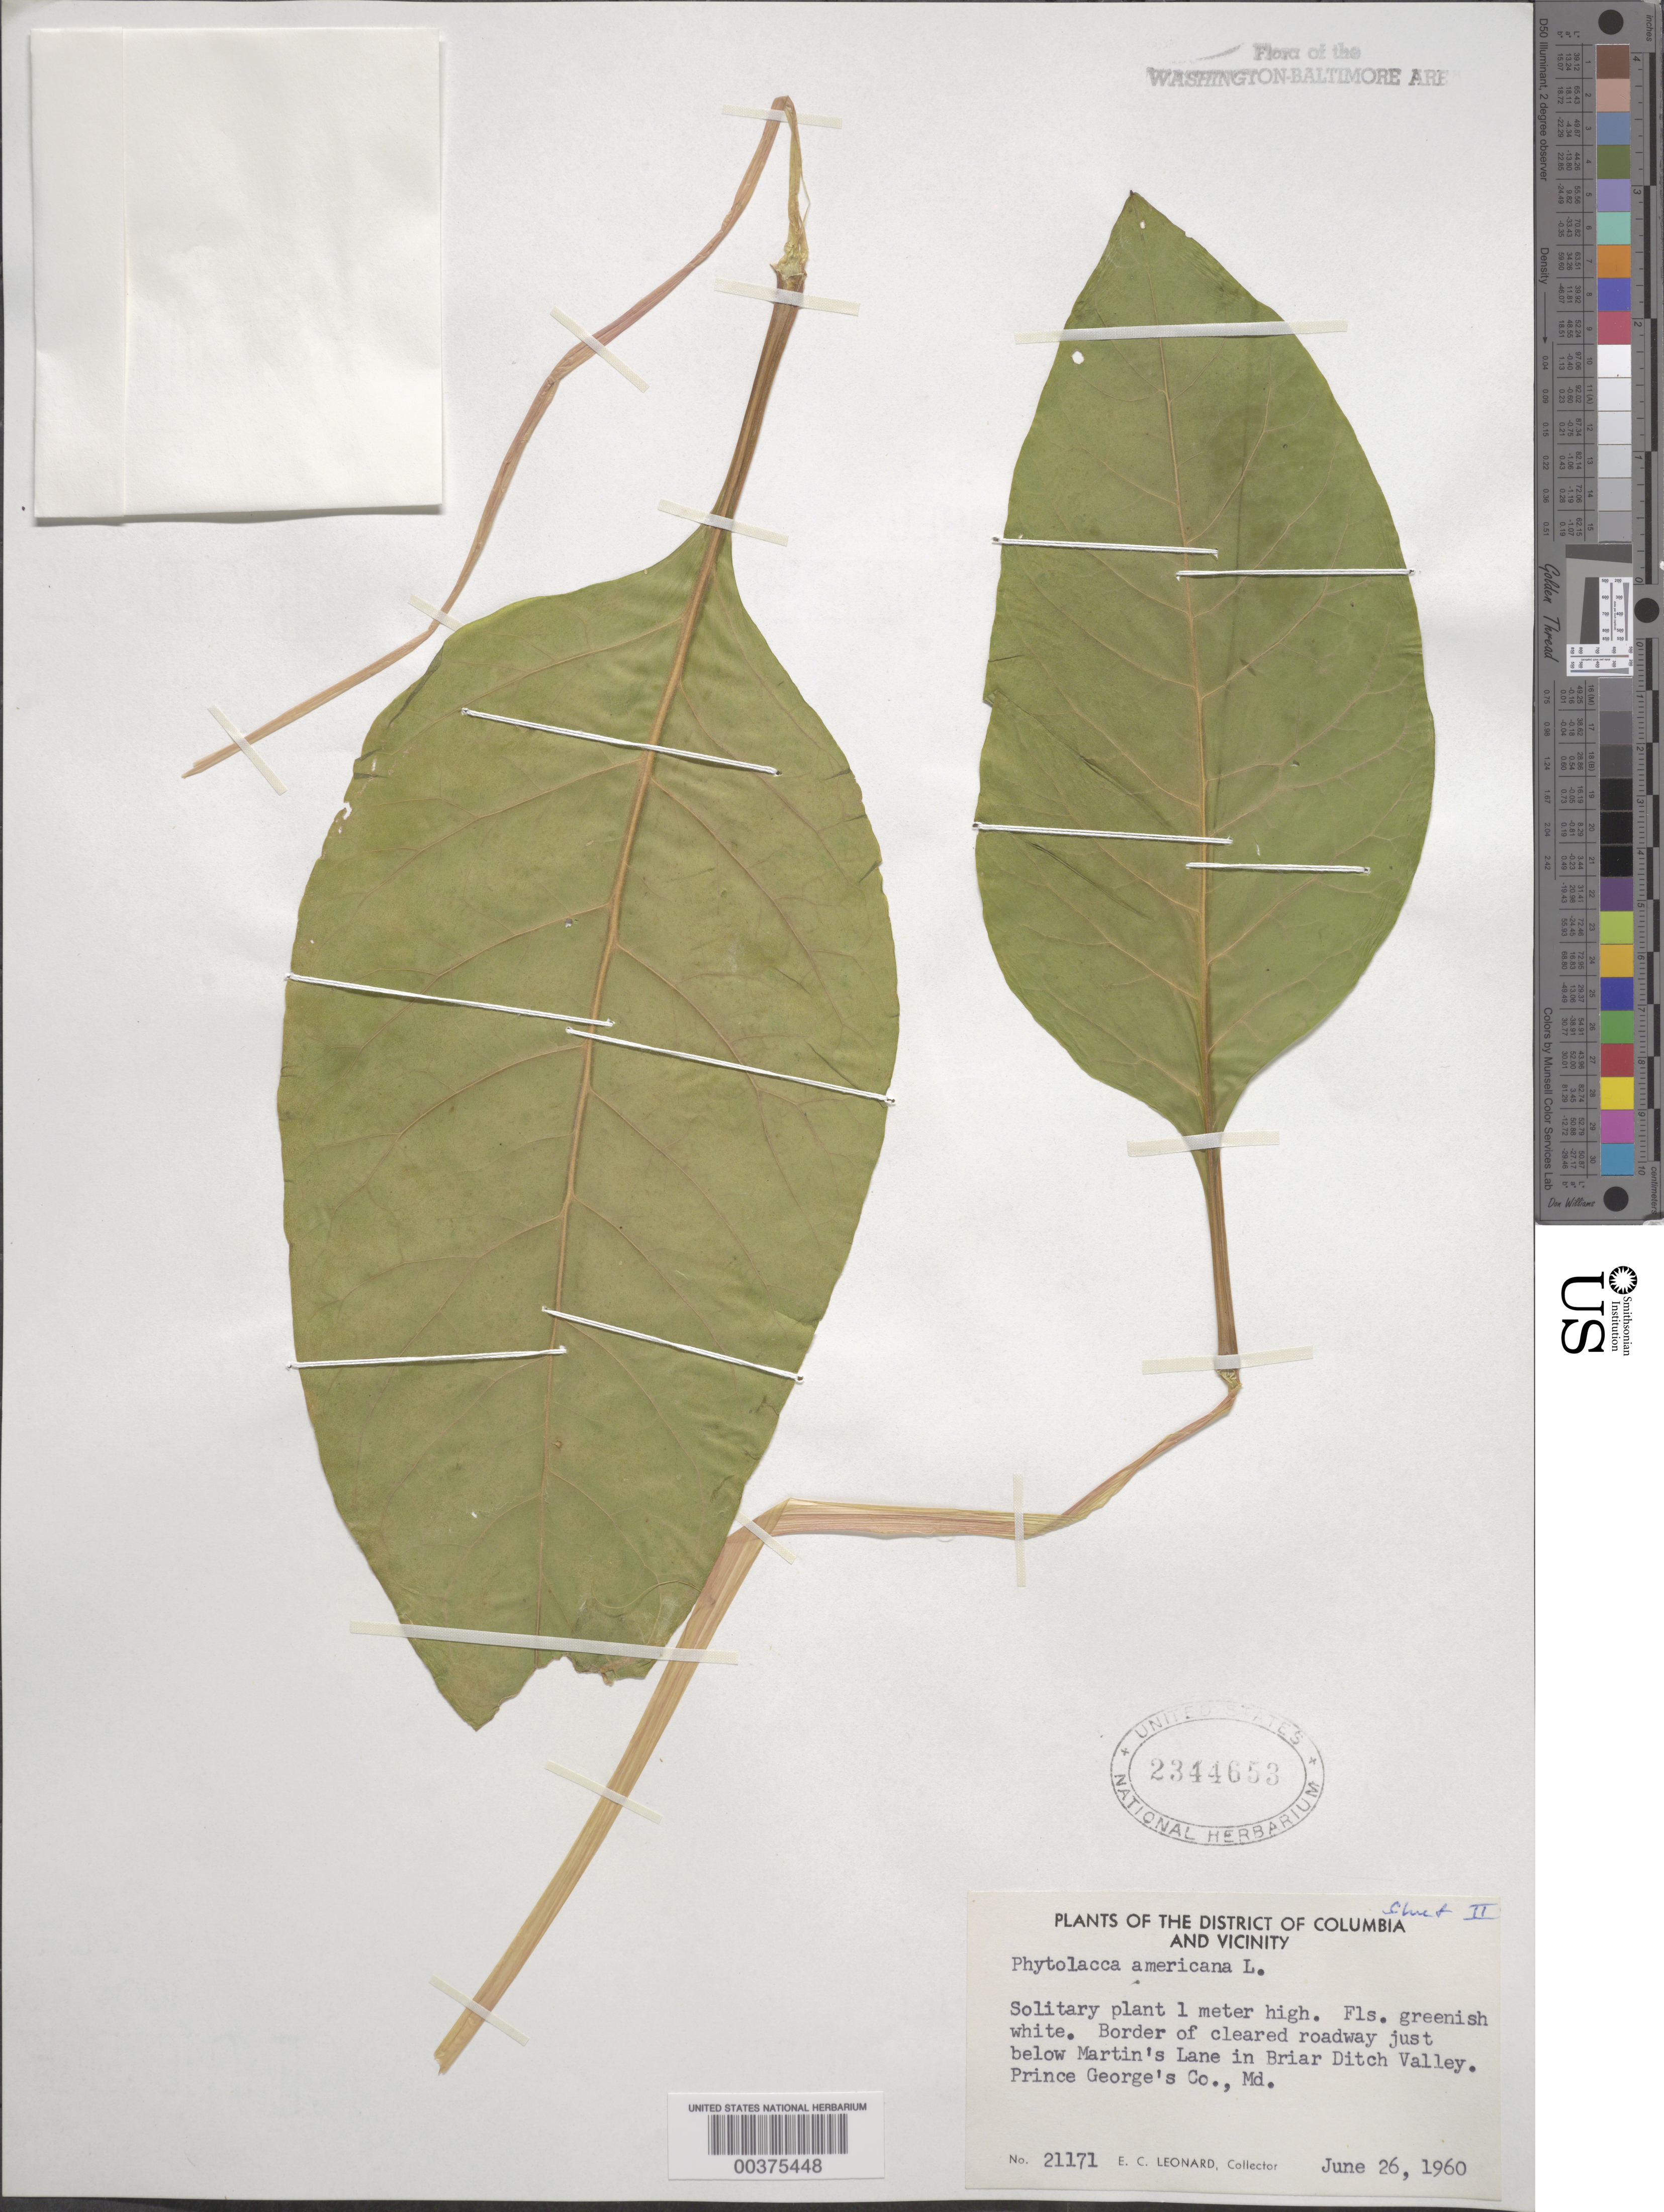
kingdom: Plantae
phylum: Tracheophyta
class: Magnoliopsida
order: Caryophyllales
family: Phytolaccaceae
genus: Phytolacca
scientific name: Phytolacca americana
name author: L.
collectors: E. C. Leonard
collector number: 21171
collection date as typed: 26 Jun 1960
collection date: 1960-06-26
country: United States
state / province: Maryland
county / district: Prince George's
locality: Briar Ditch Valley, below Martins Lane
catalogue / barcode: US 2344653